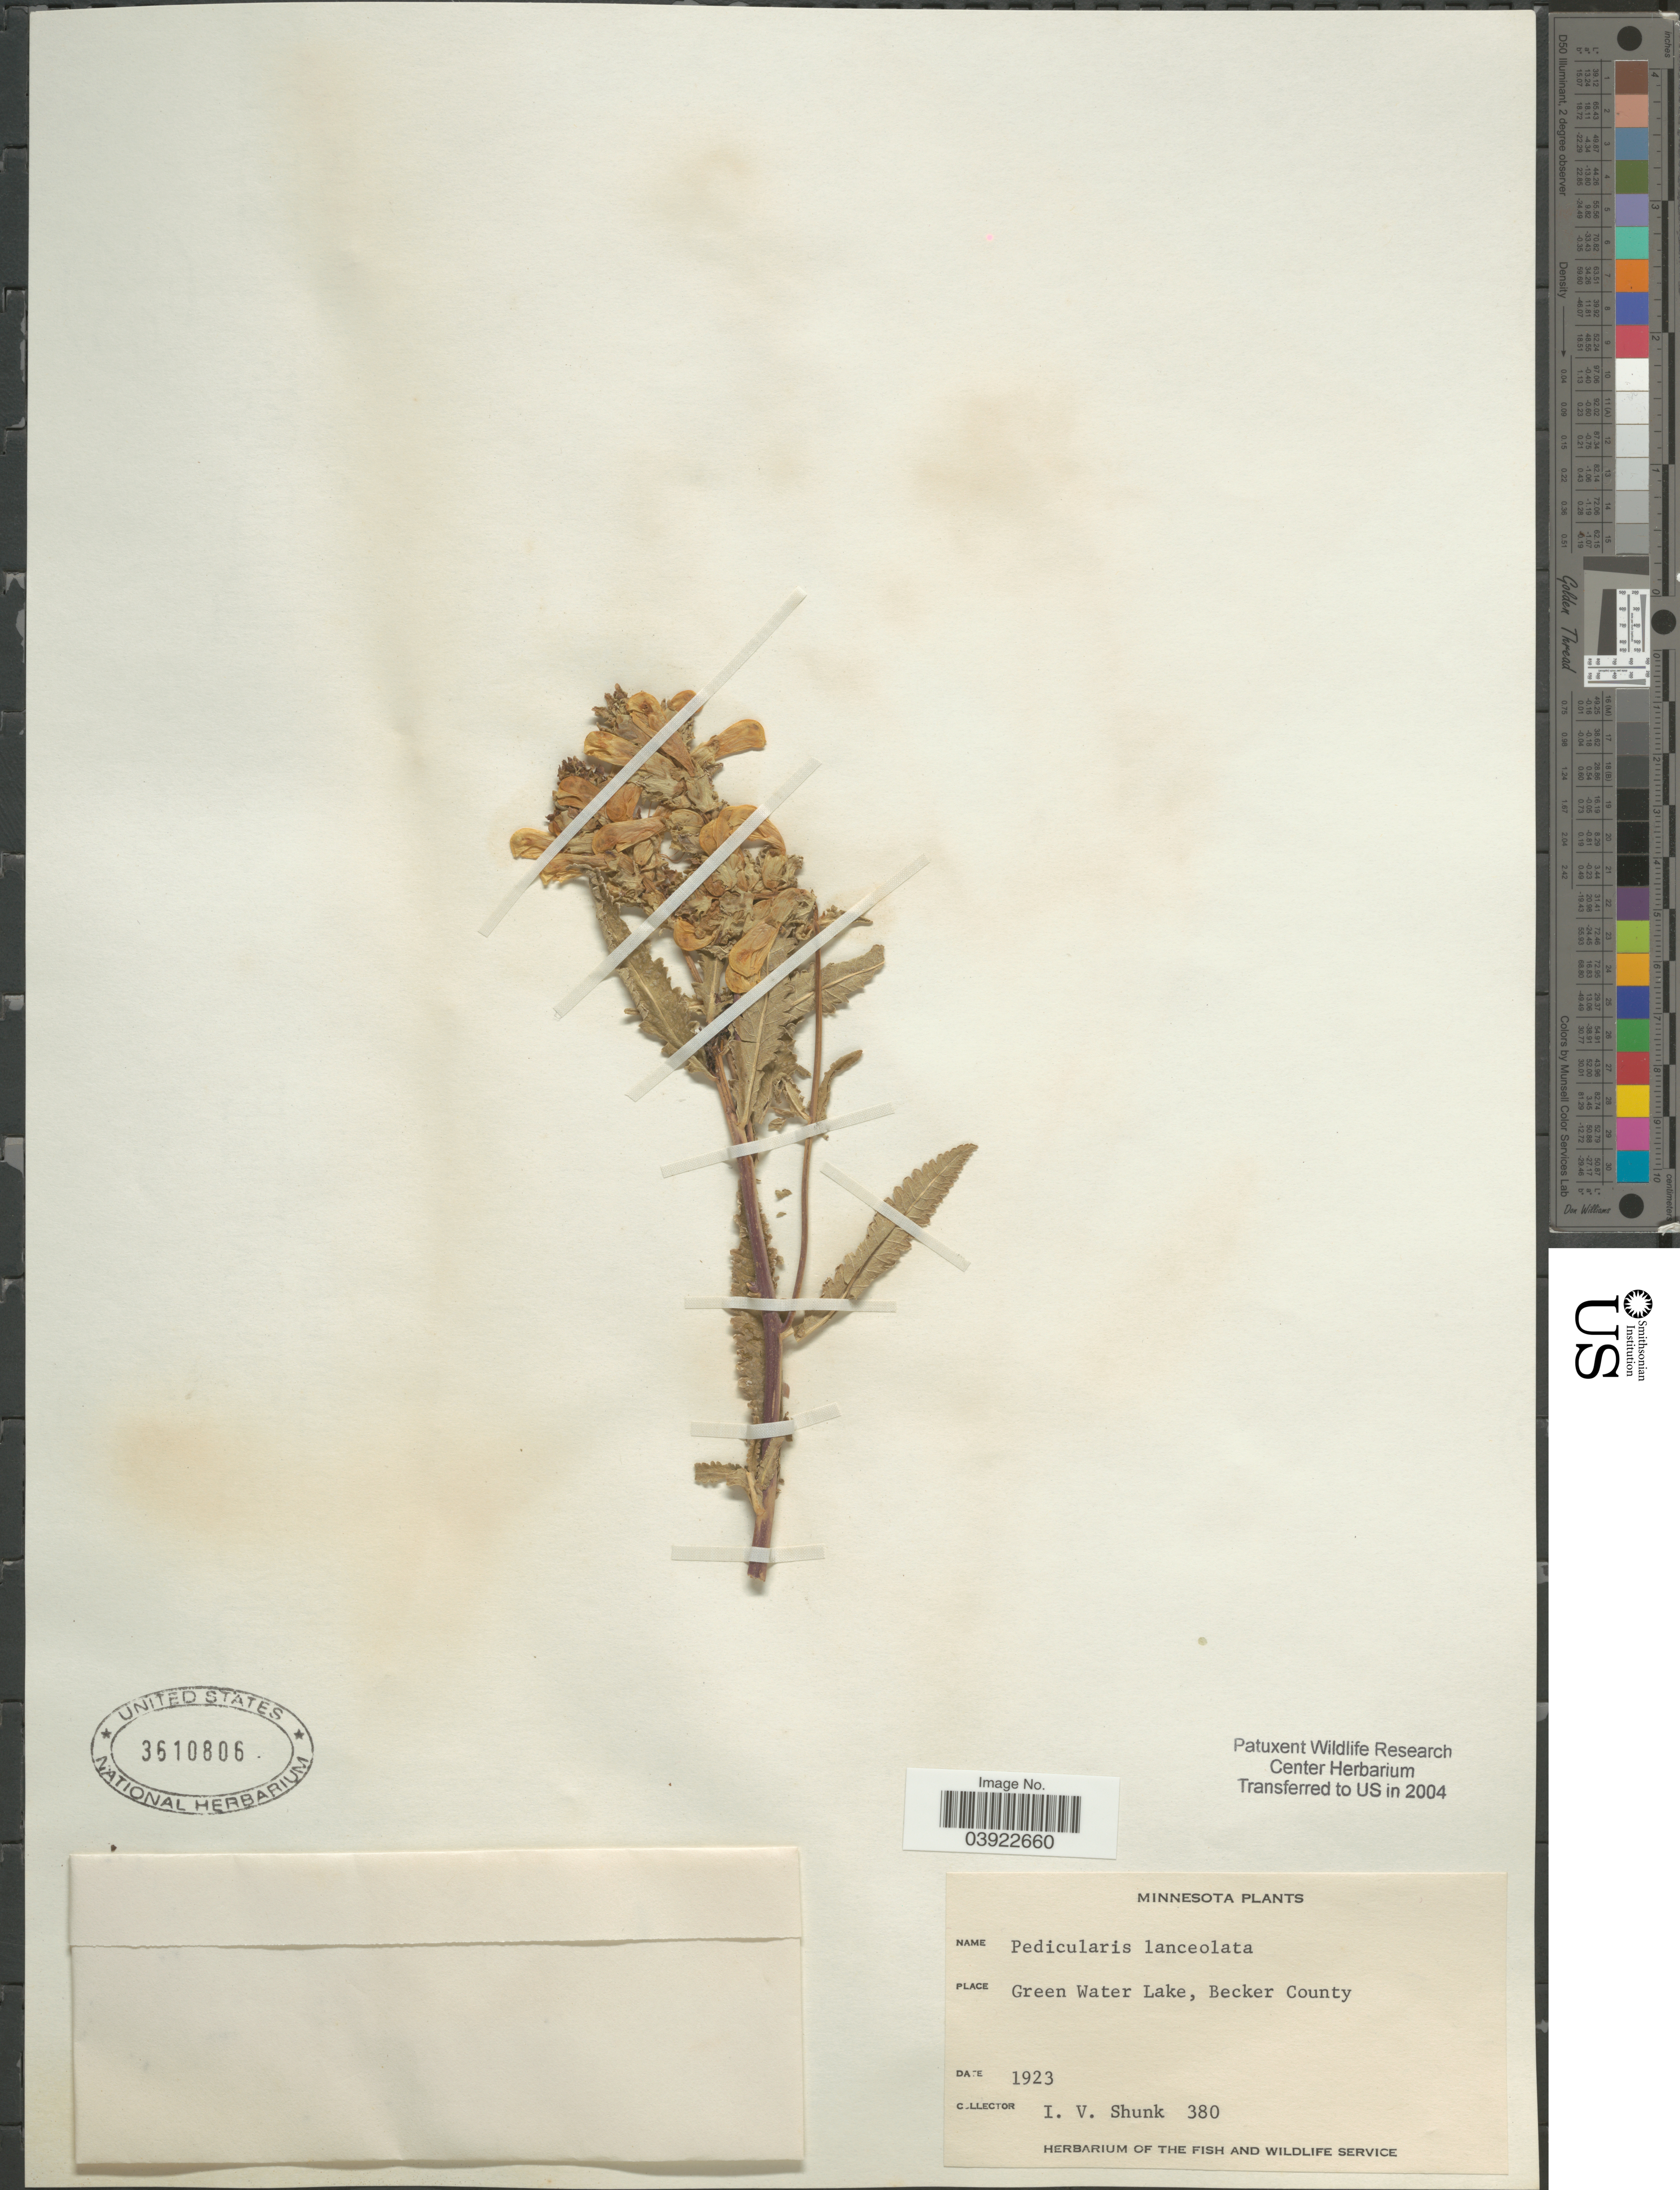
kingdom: Plantae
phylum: Tracheophyta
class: Magnoliopsida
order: Lamiales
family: Orobanchaceae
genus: Pedicularis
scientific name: Pedicularis lanceolata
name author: Michx.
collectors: I. Shunk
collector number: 380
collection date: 1923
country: United States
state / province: Minnesota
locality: Green Water Lake, Becker County.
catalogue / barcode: US 3610806